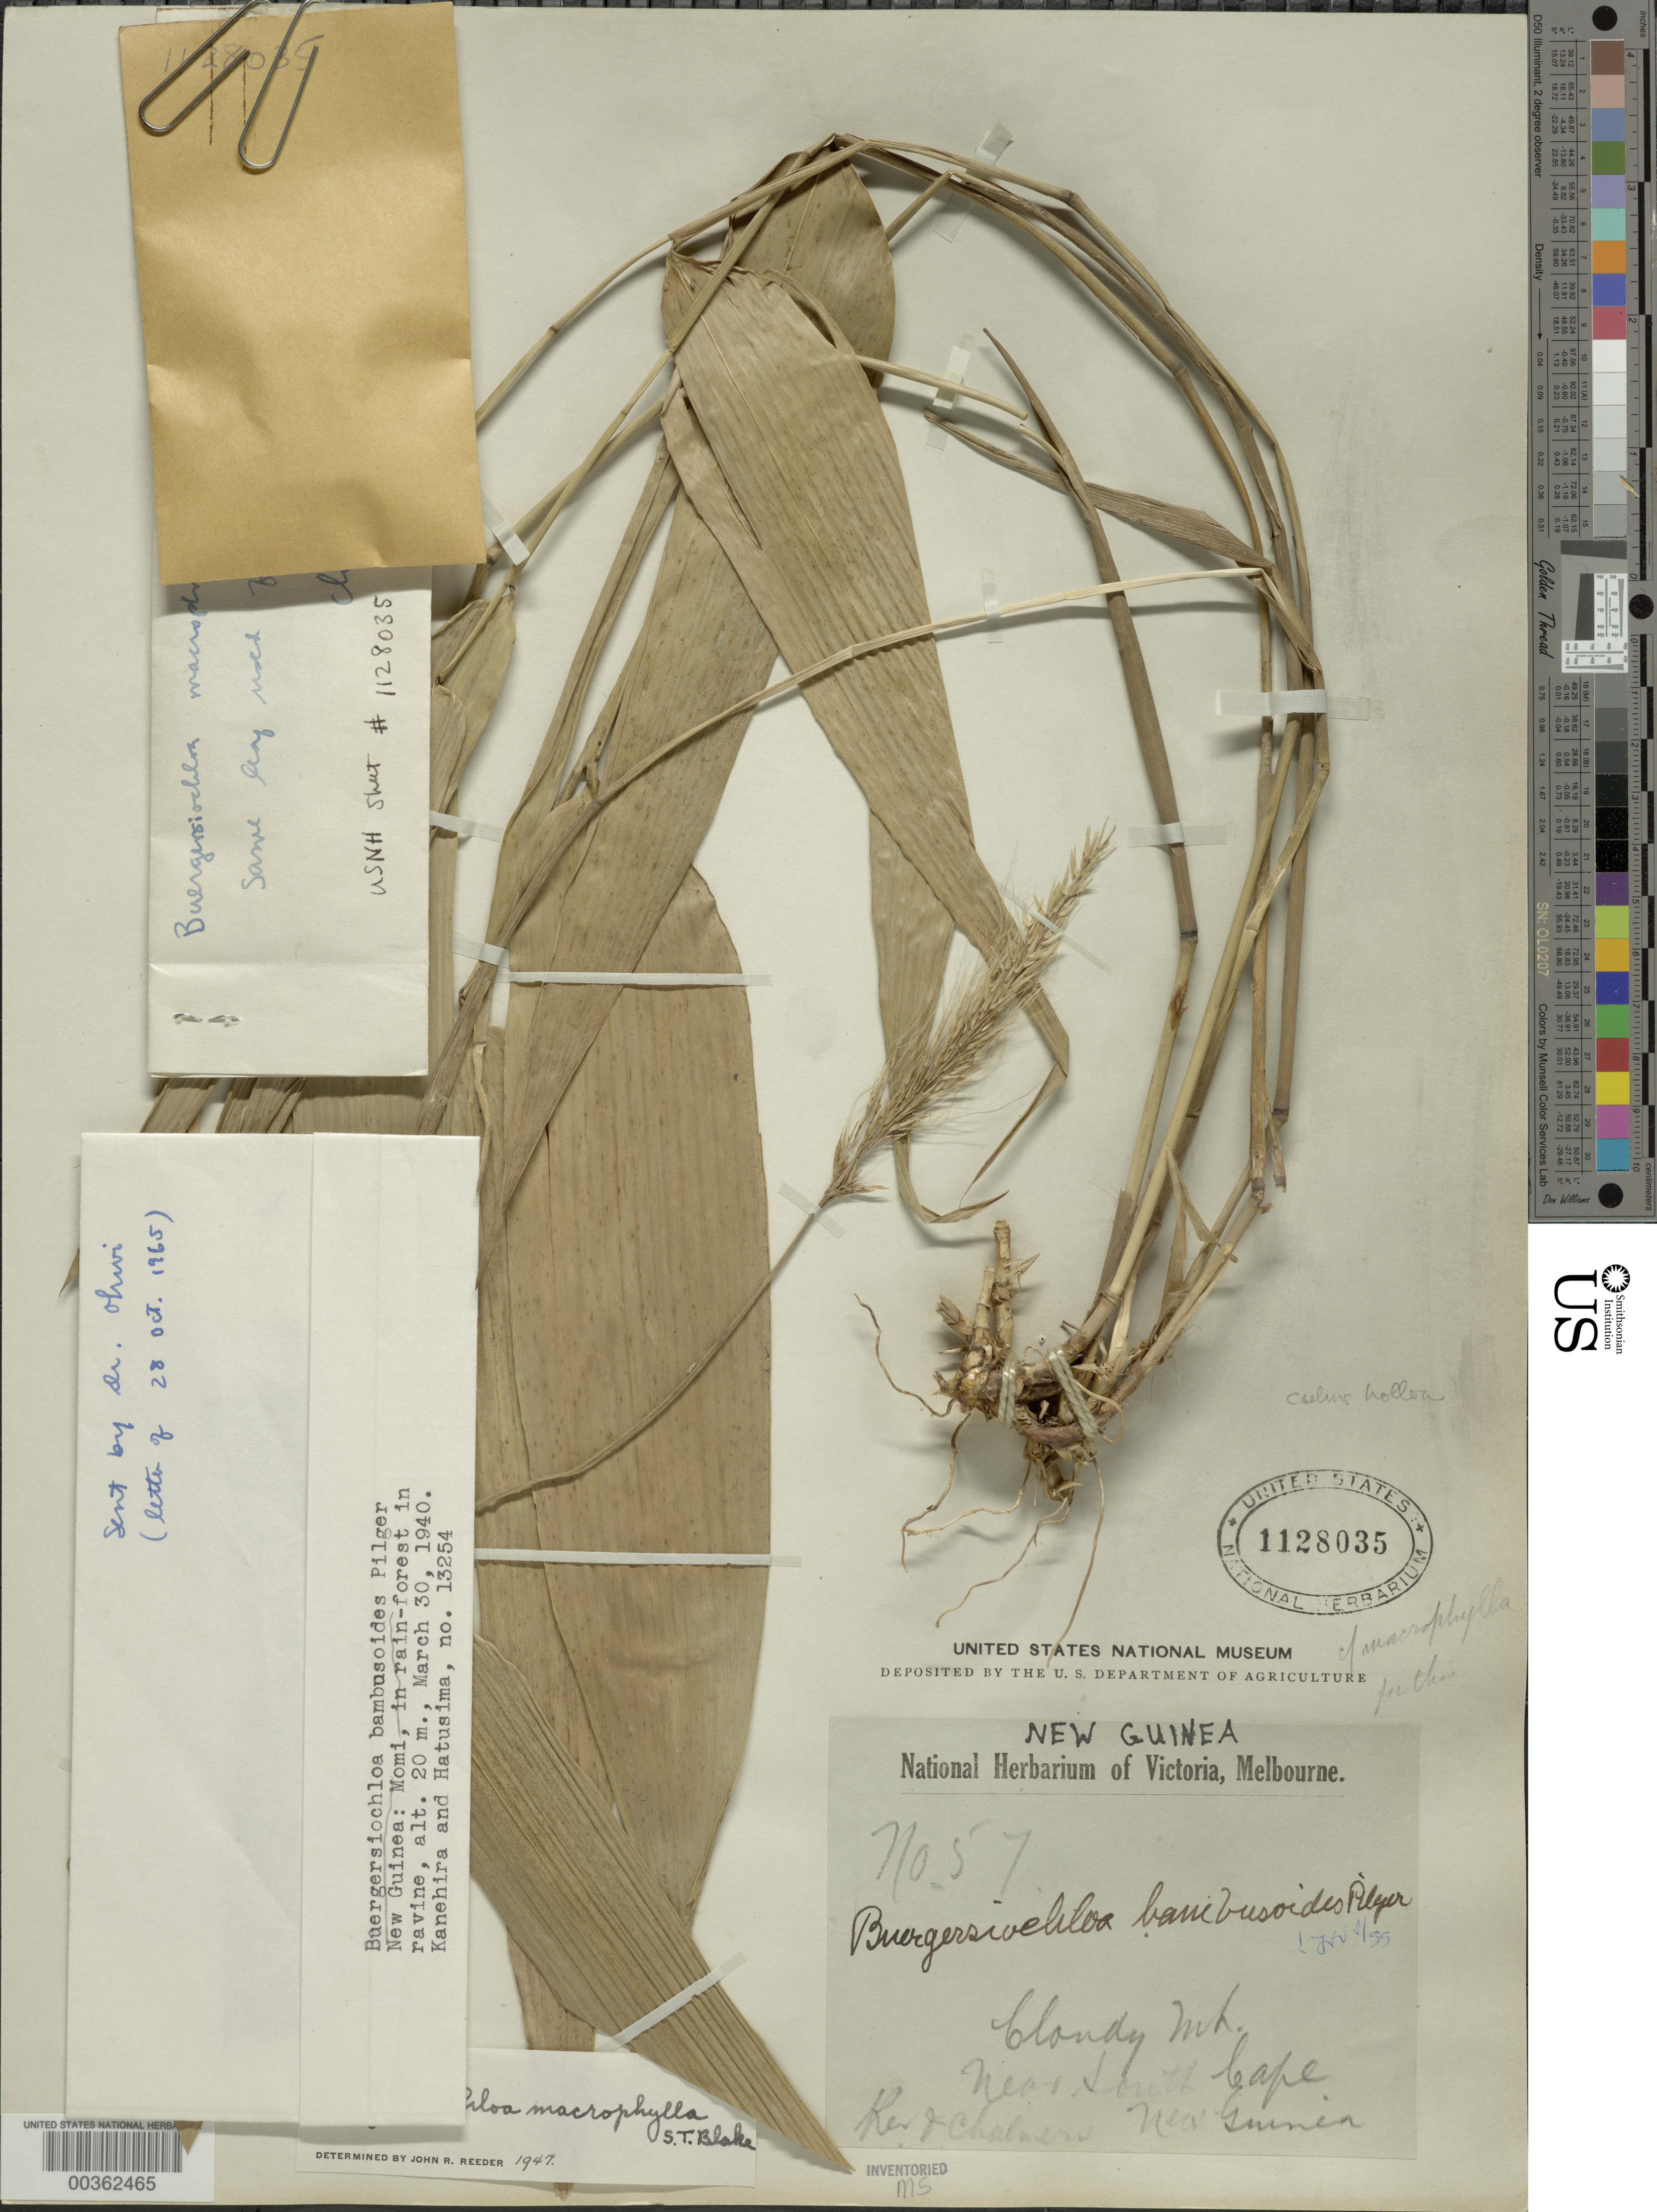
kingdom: Plantae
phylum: Tracheophyta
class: Liliopsida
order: Poales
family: Poaceae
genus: Buergersiochloa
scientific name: Buergersiochloa macrophylla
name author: S.T. Blake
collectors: K. Chalmers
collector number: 57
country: Papua New Guinea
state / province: Milne Bay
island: New Guinea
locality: Cloudy mountain, south cape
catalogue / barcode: US 1128035